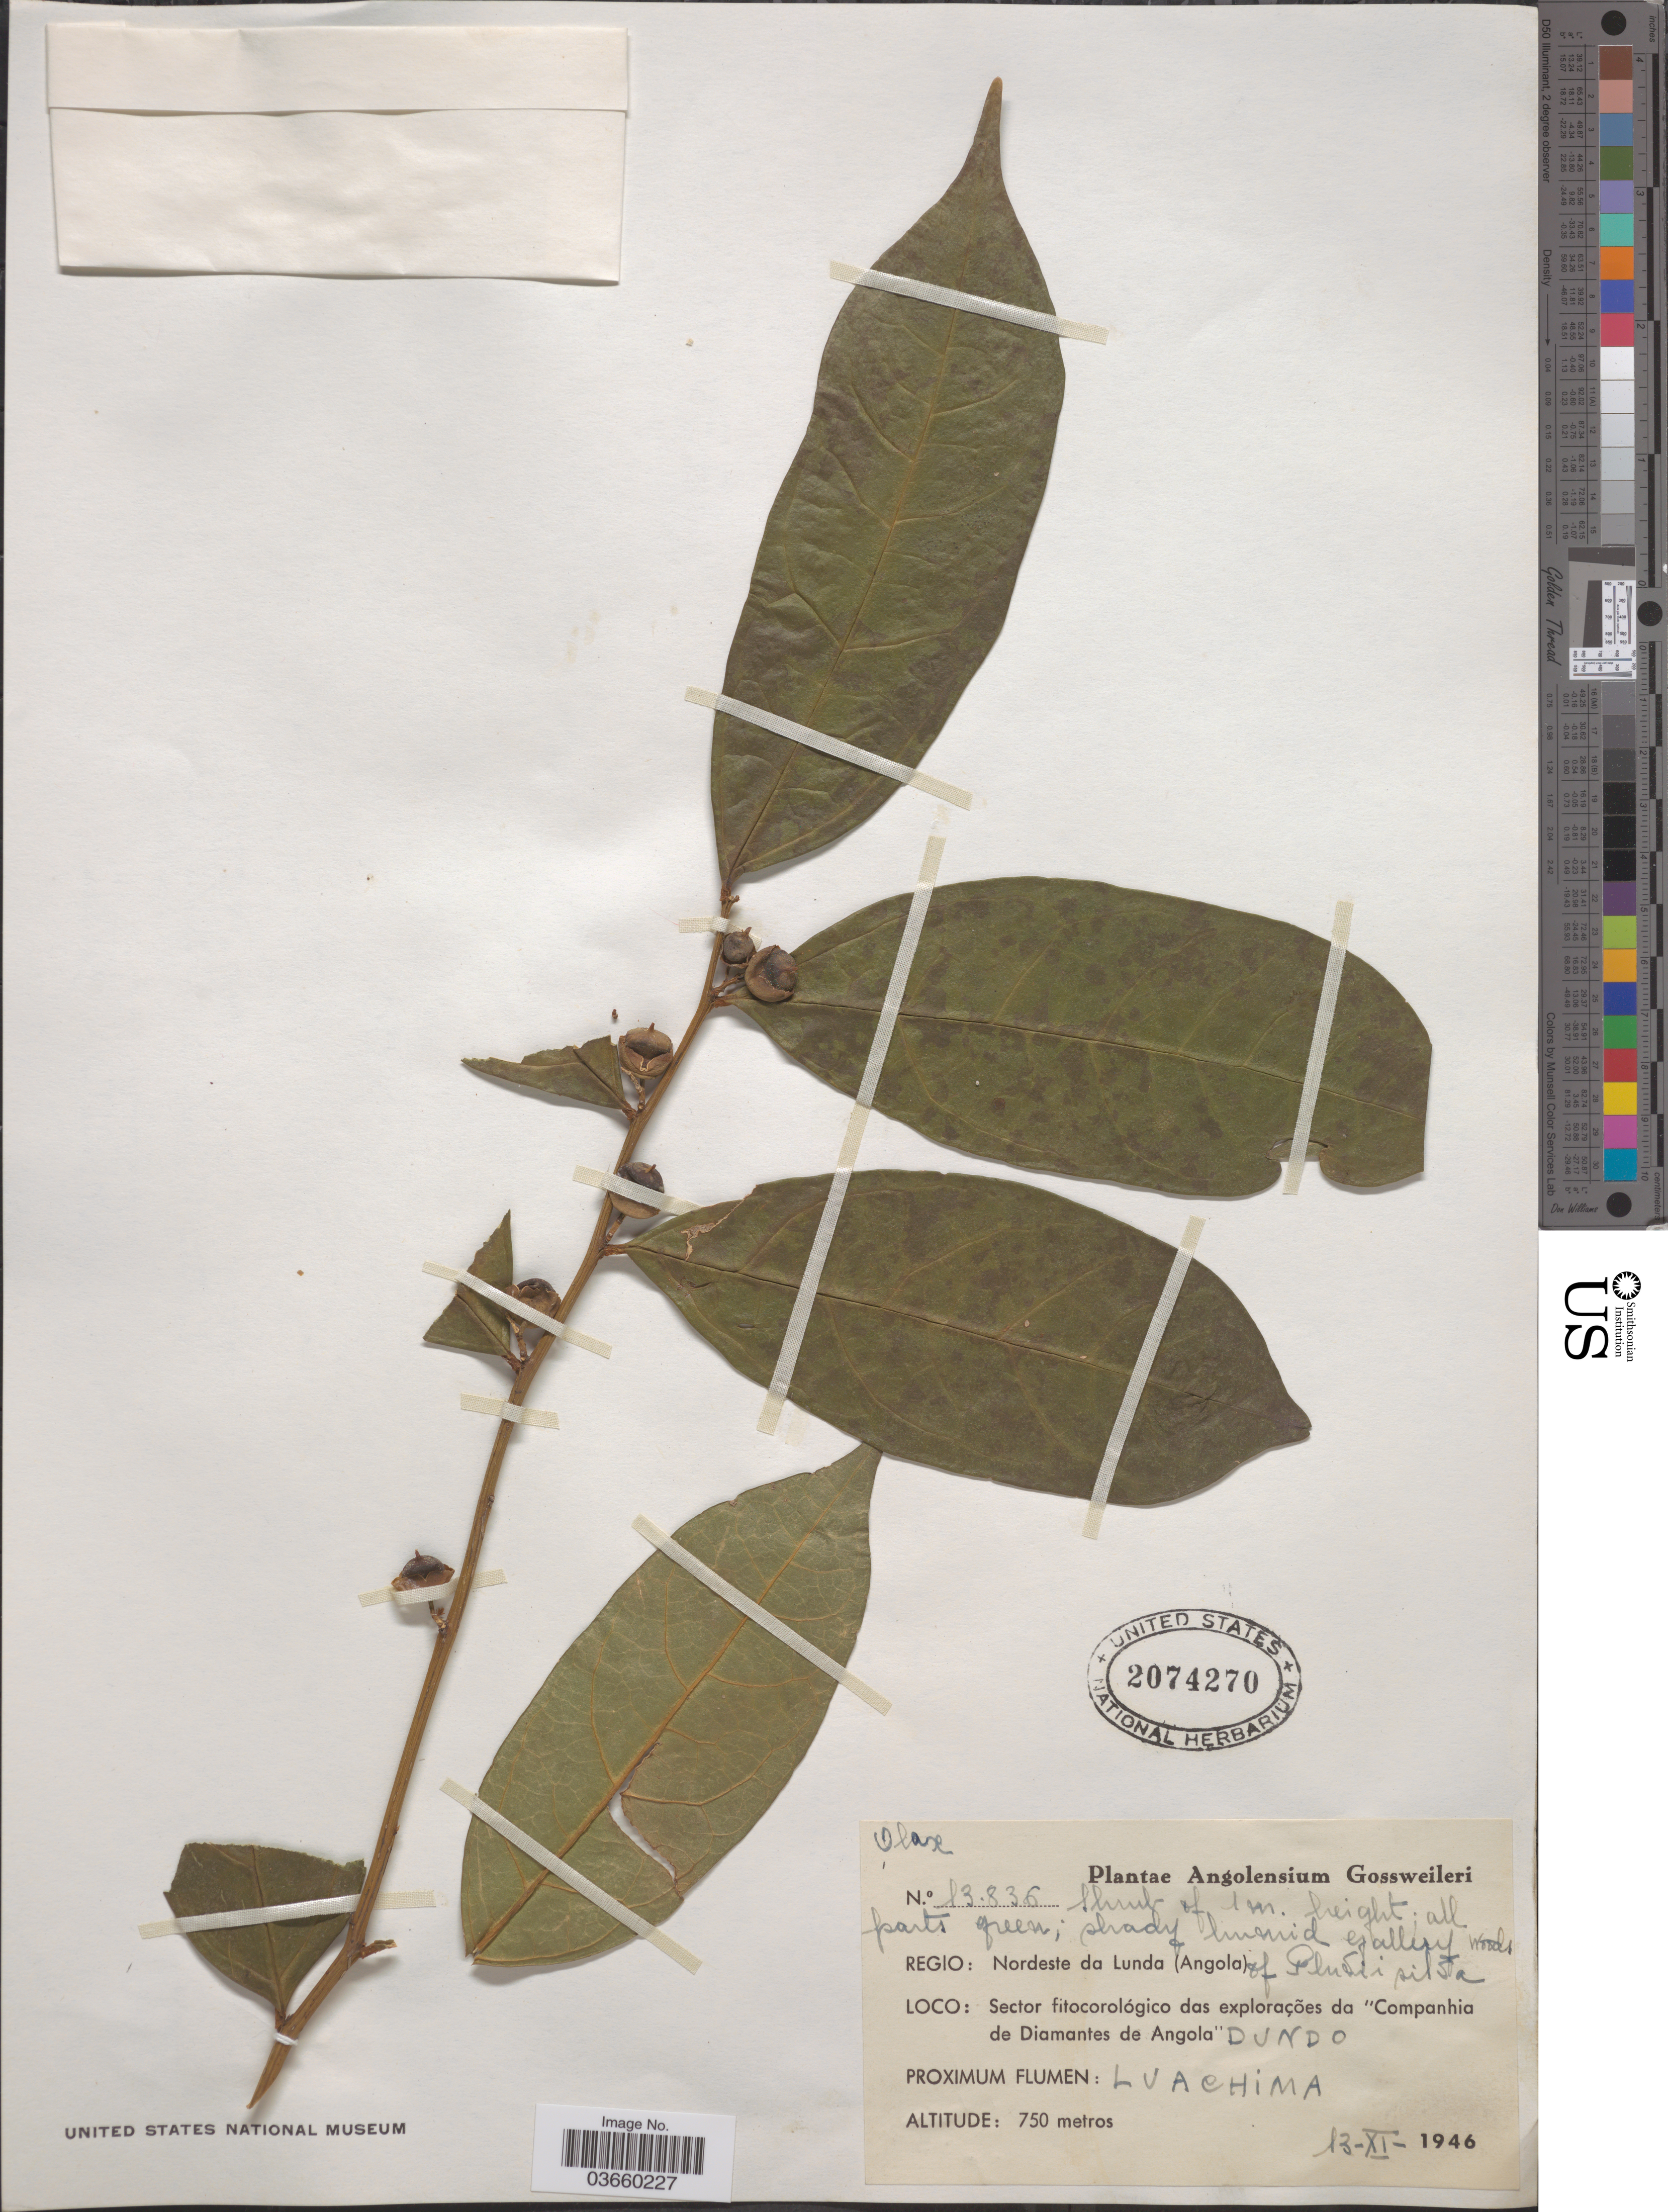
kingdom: Plantae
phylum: Tracheophyta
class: Magnoliopsida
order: Santalales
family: Olacaceae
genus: Olax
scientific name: Olax sp.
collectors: -. Gossweiler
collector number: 13836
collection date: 1946-11-13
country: Angola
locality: Regio: Nordeste da Lunda. Sector fitocorológico das explorações da "Companhia de Diamantes de Angola" Dundo. Proximum Flumen: Luachima.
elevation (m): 750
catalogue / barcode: US 2074270